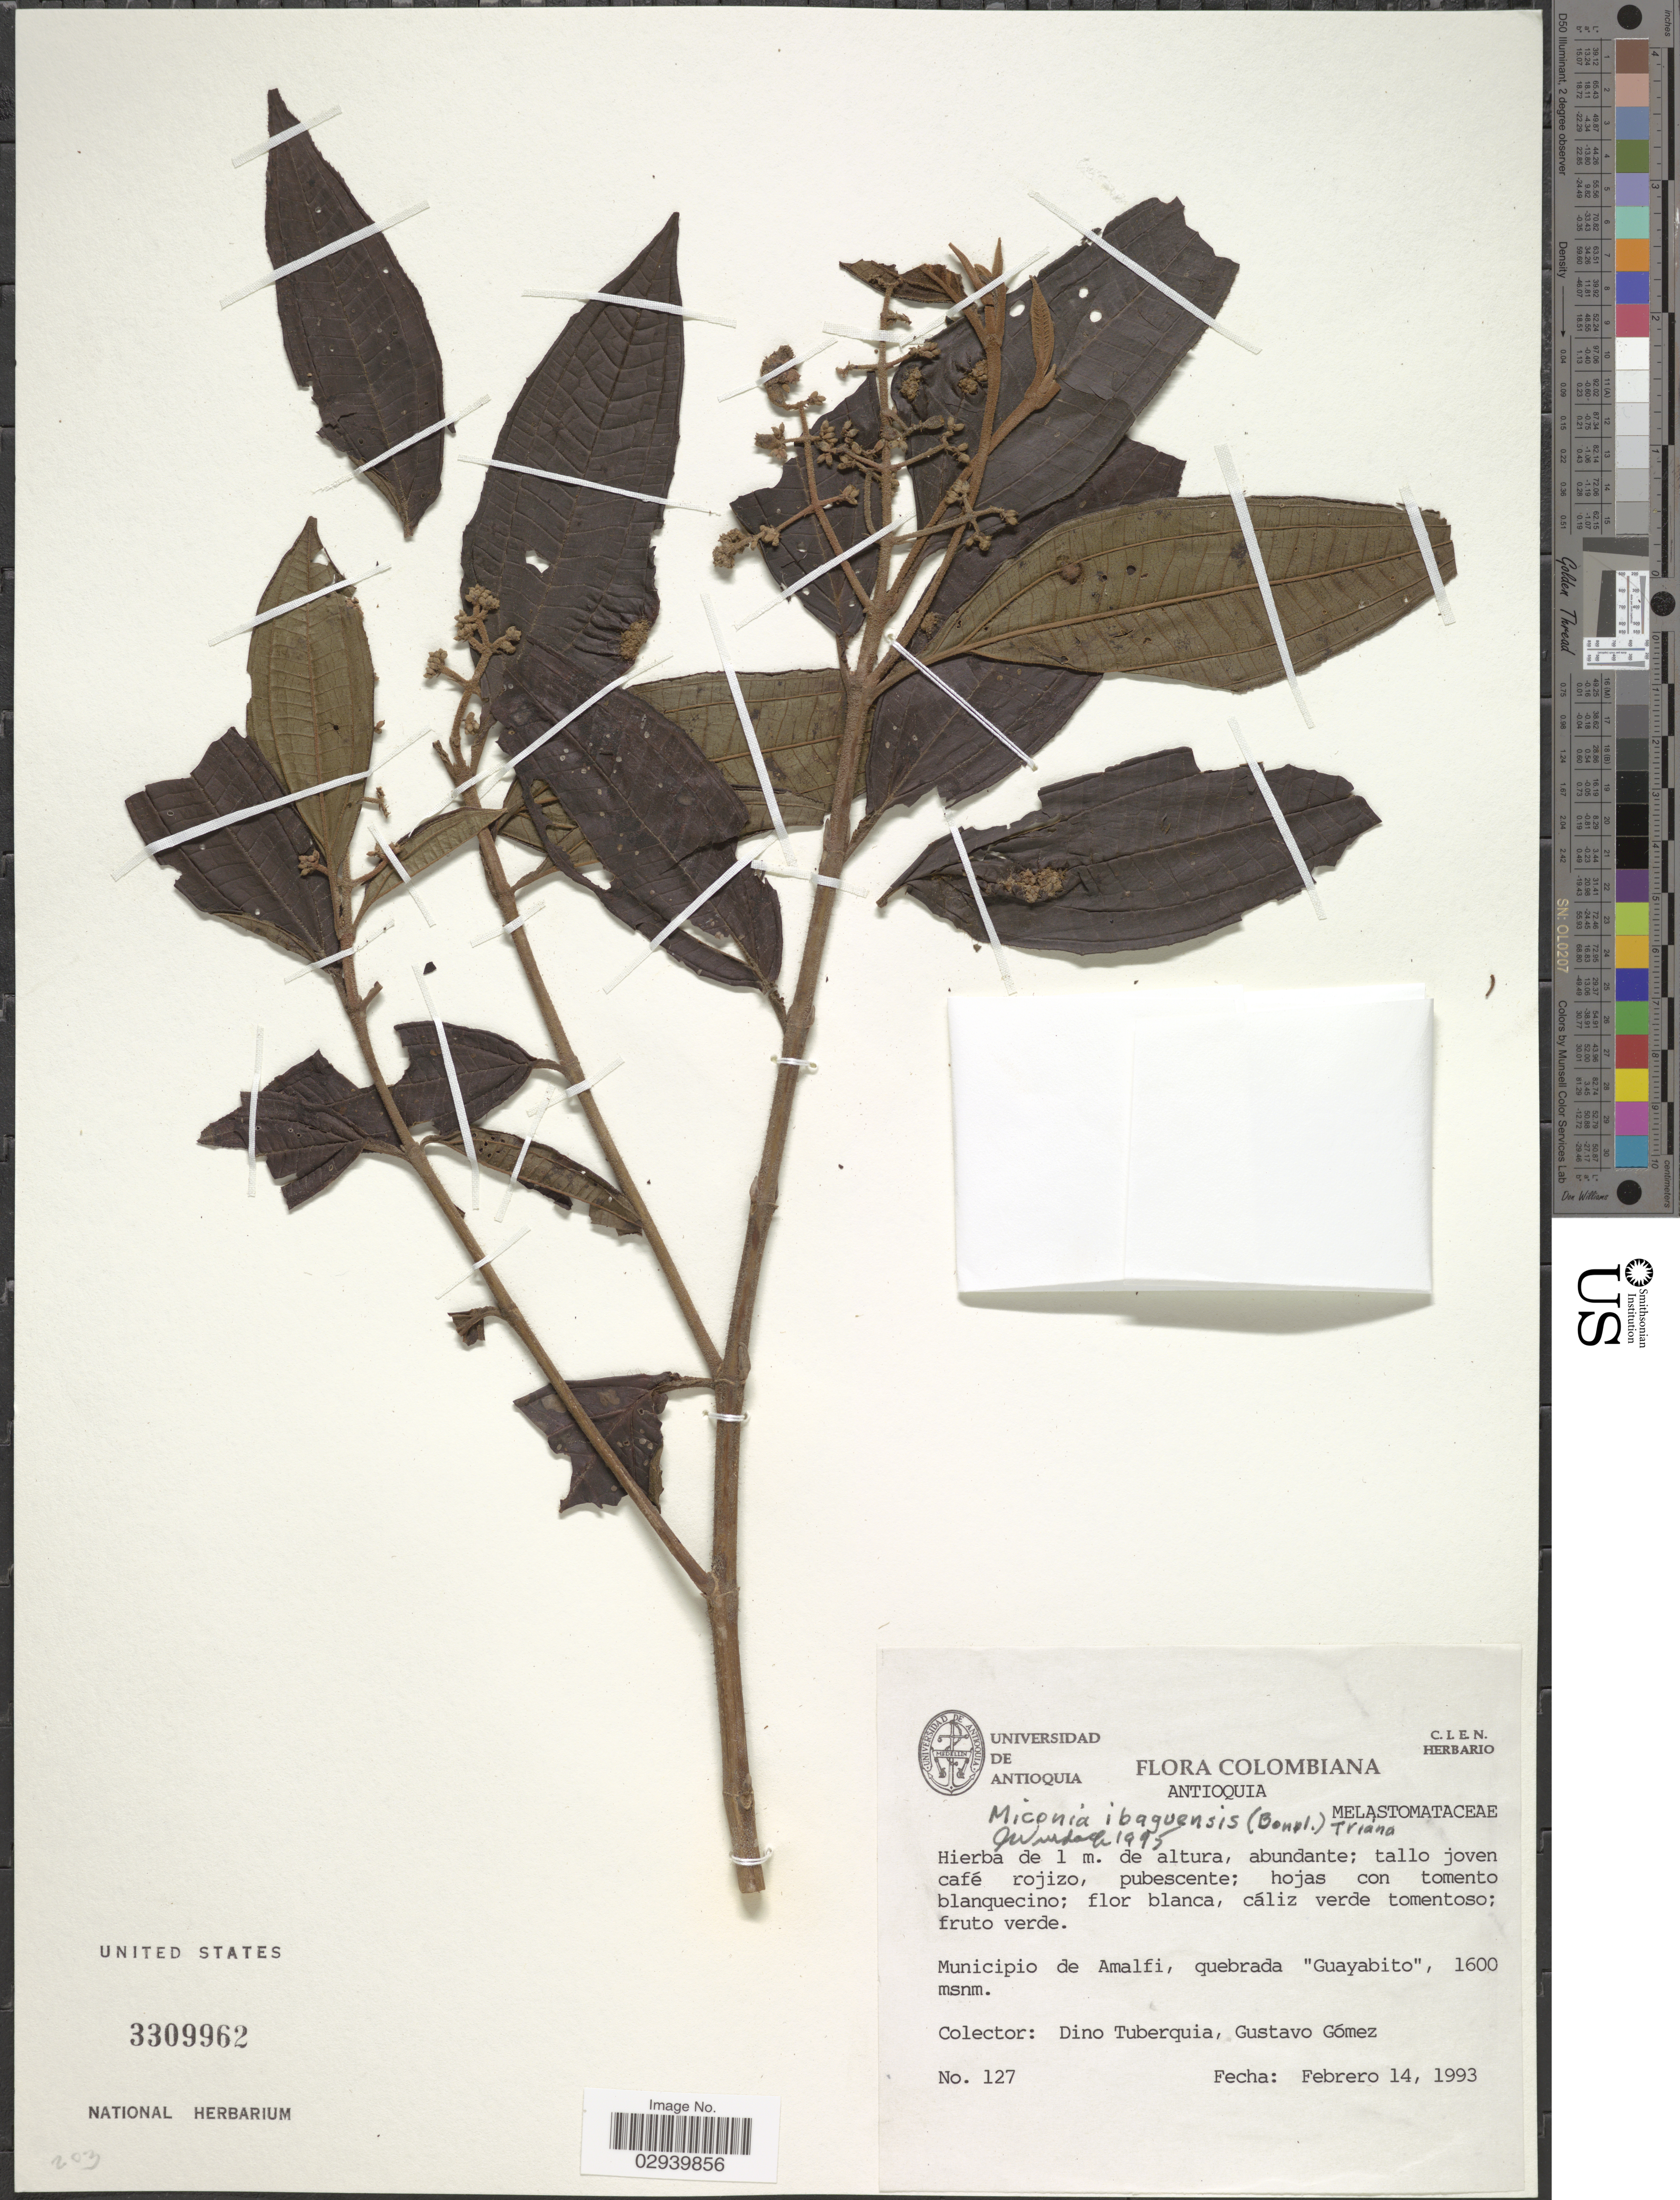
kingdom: Plantae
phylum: Tracheophyta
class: Magnoliopsida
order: Myrtales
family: Melastomataceae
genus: Miconia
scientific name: Miconia ibaguensis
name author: (Bonpl.) Triana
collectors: D. Tuberquia & G. Gomez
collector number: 127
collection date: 1993-02-14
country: Colombia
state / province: Antioquia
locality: Municipio de Amalfi, quebrada "Guayabito".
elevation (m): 1600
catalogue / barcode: US 3309962